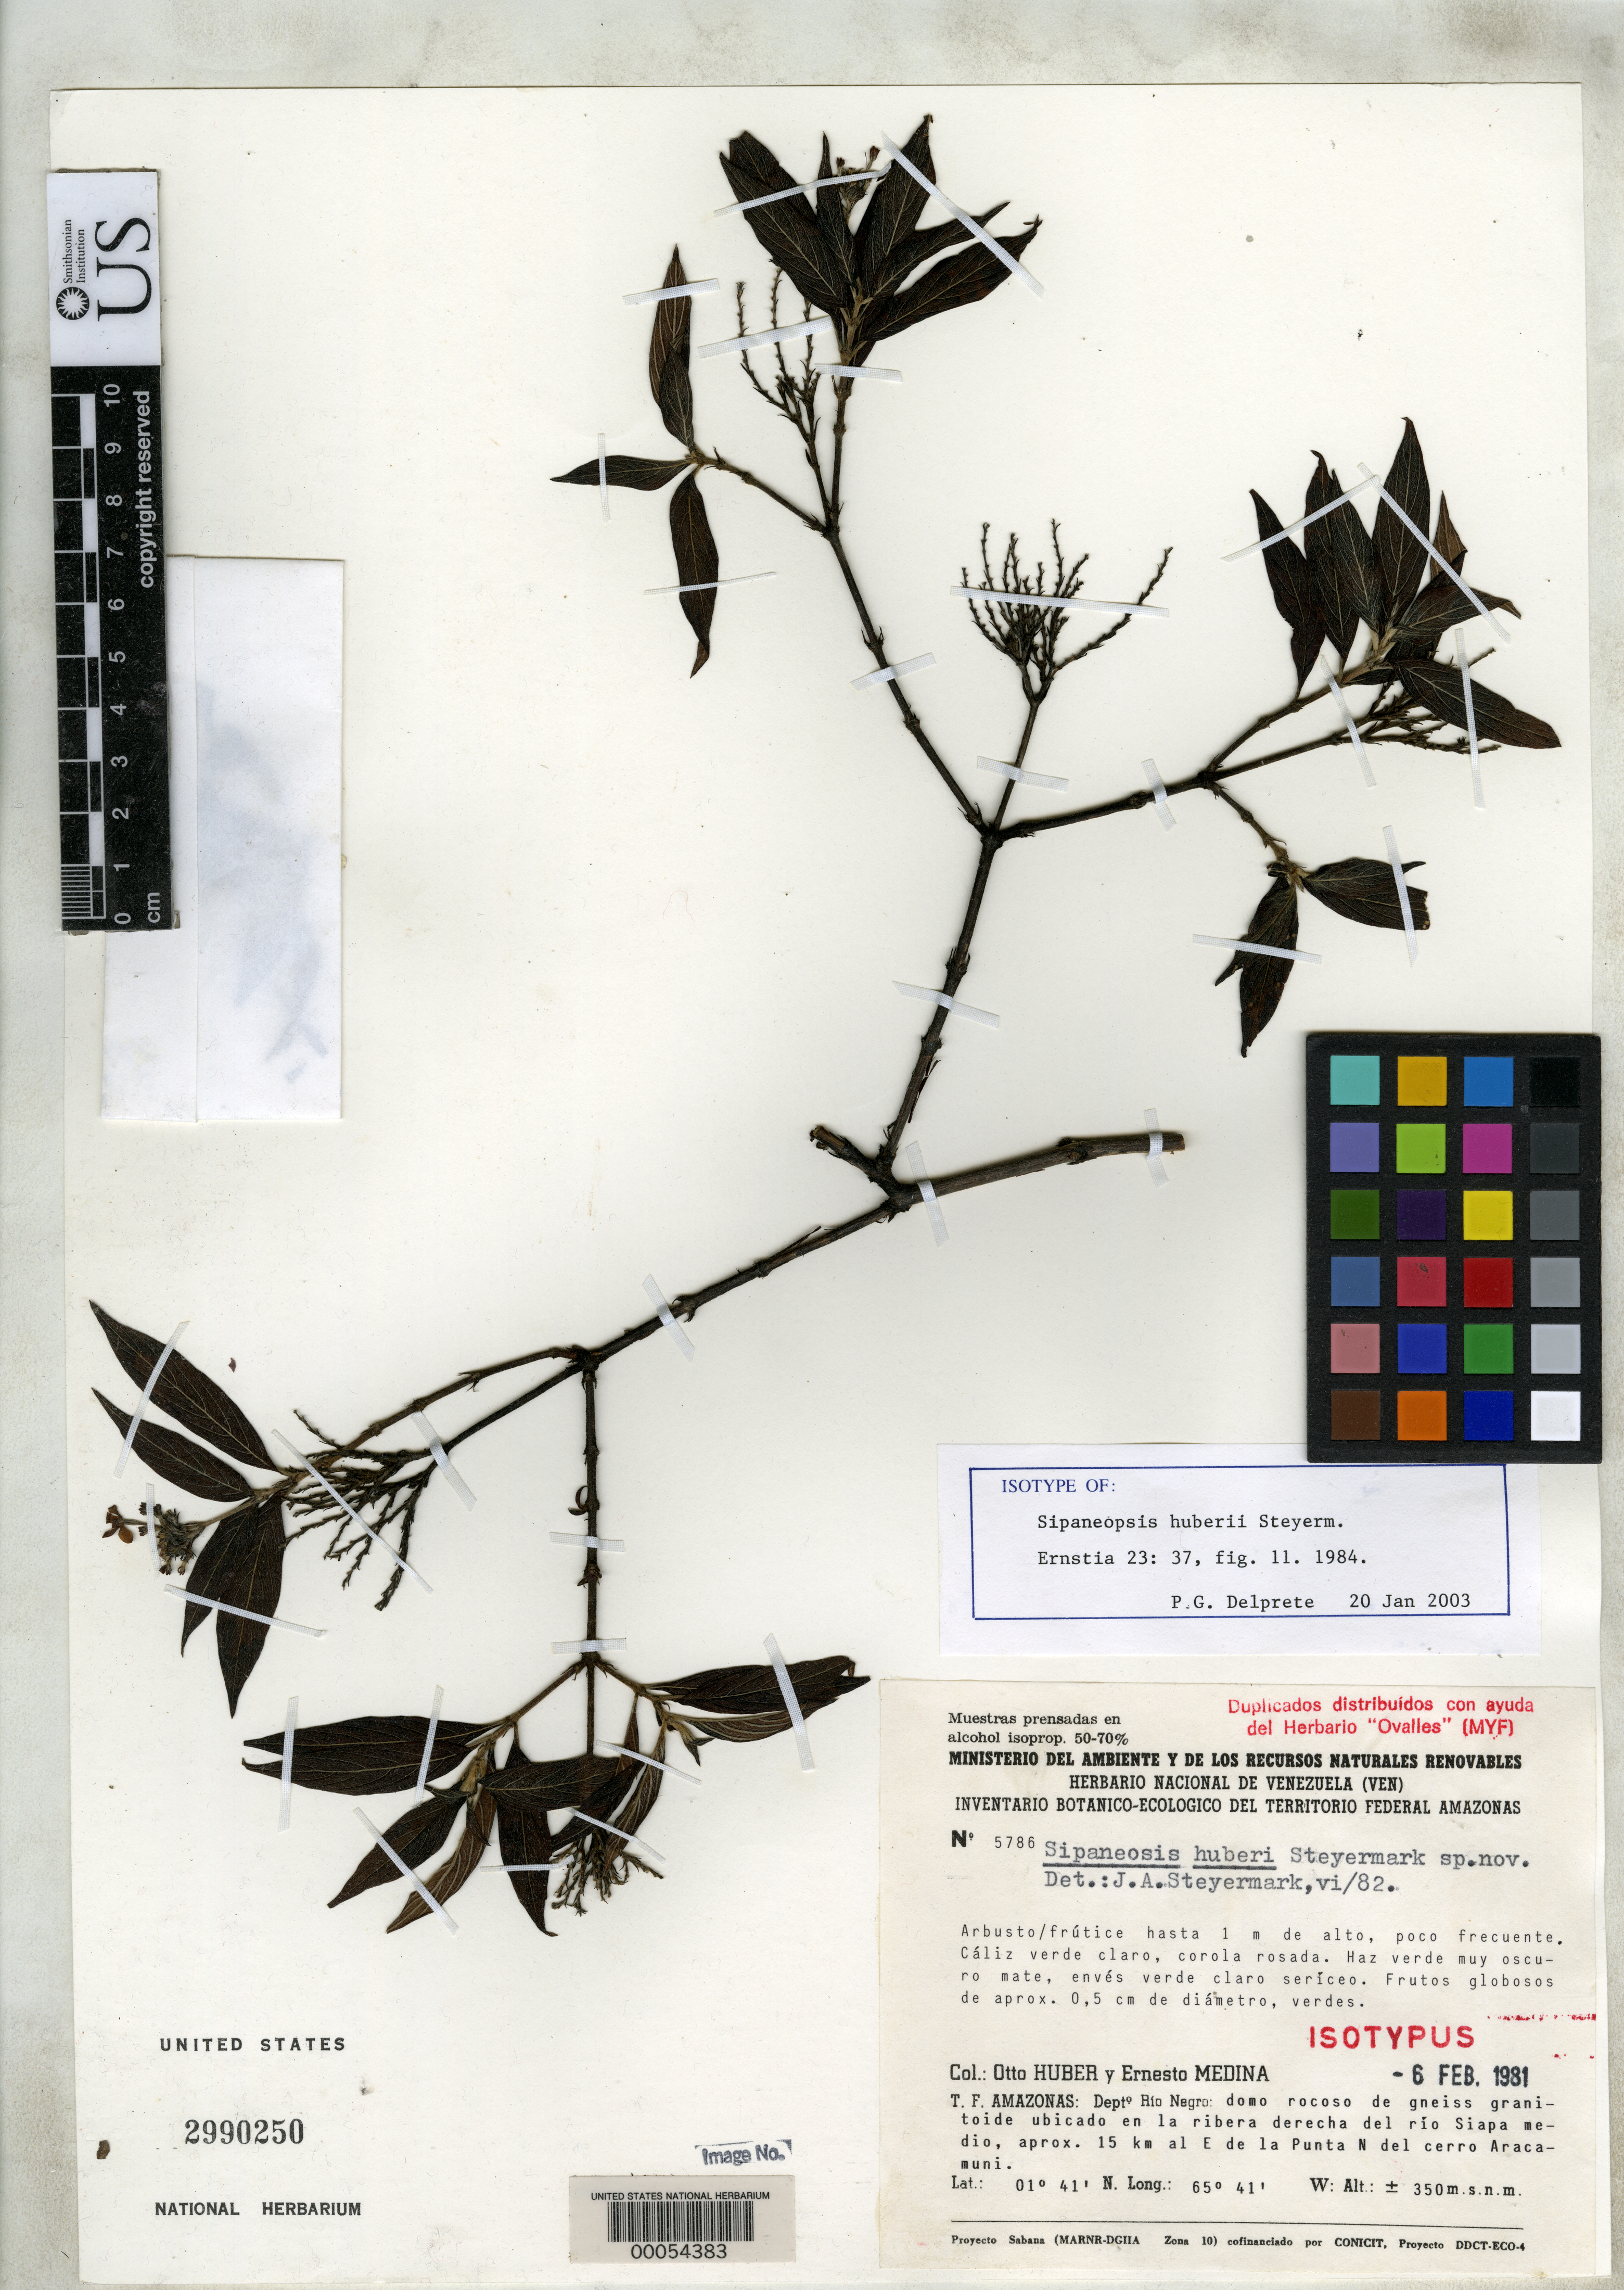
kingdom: Plantae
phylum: Tracheophyta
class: Magnoliopsida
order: Gentianales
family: Rubiaceae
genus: Sipaneopsis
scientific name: Sipaneopsis huberi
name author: Steyerm.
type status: Isotype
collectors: O. Huber & E. Medina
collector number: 5786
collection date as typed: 06 Feb 1981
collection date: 1981-02-06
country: Venezuela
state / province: Amazonas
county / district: Rio Negro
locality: Rio Siapa Medio, aprox. 15 km E of La Punta, N of Cerro Aracamini.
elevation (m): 350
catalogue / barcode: US 2990250